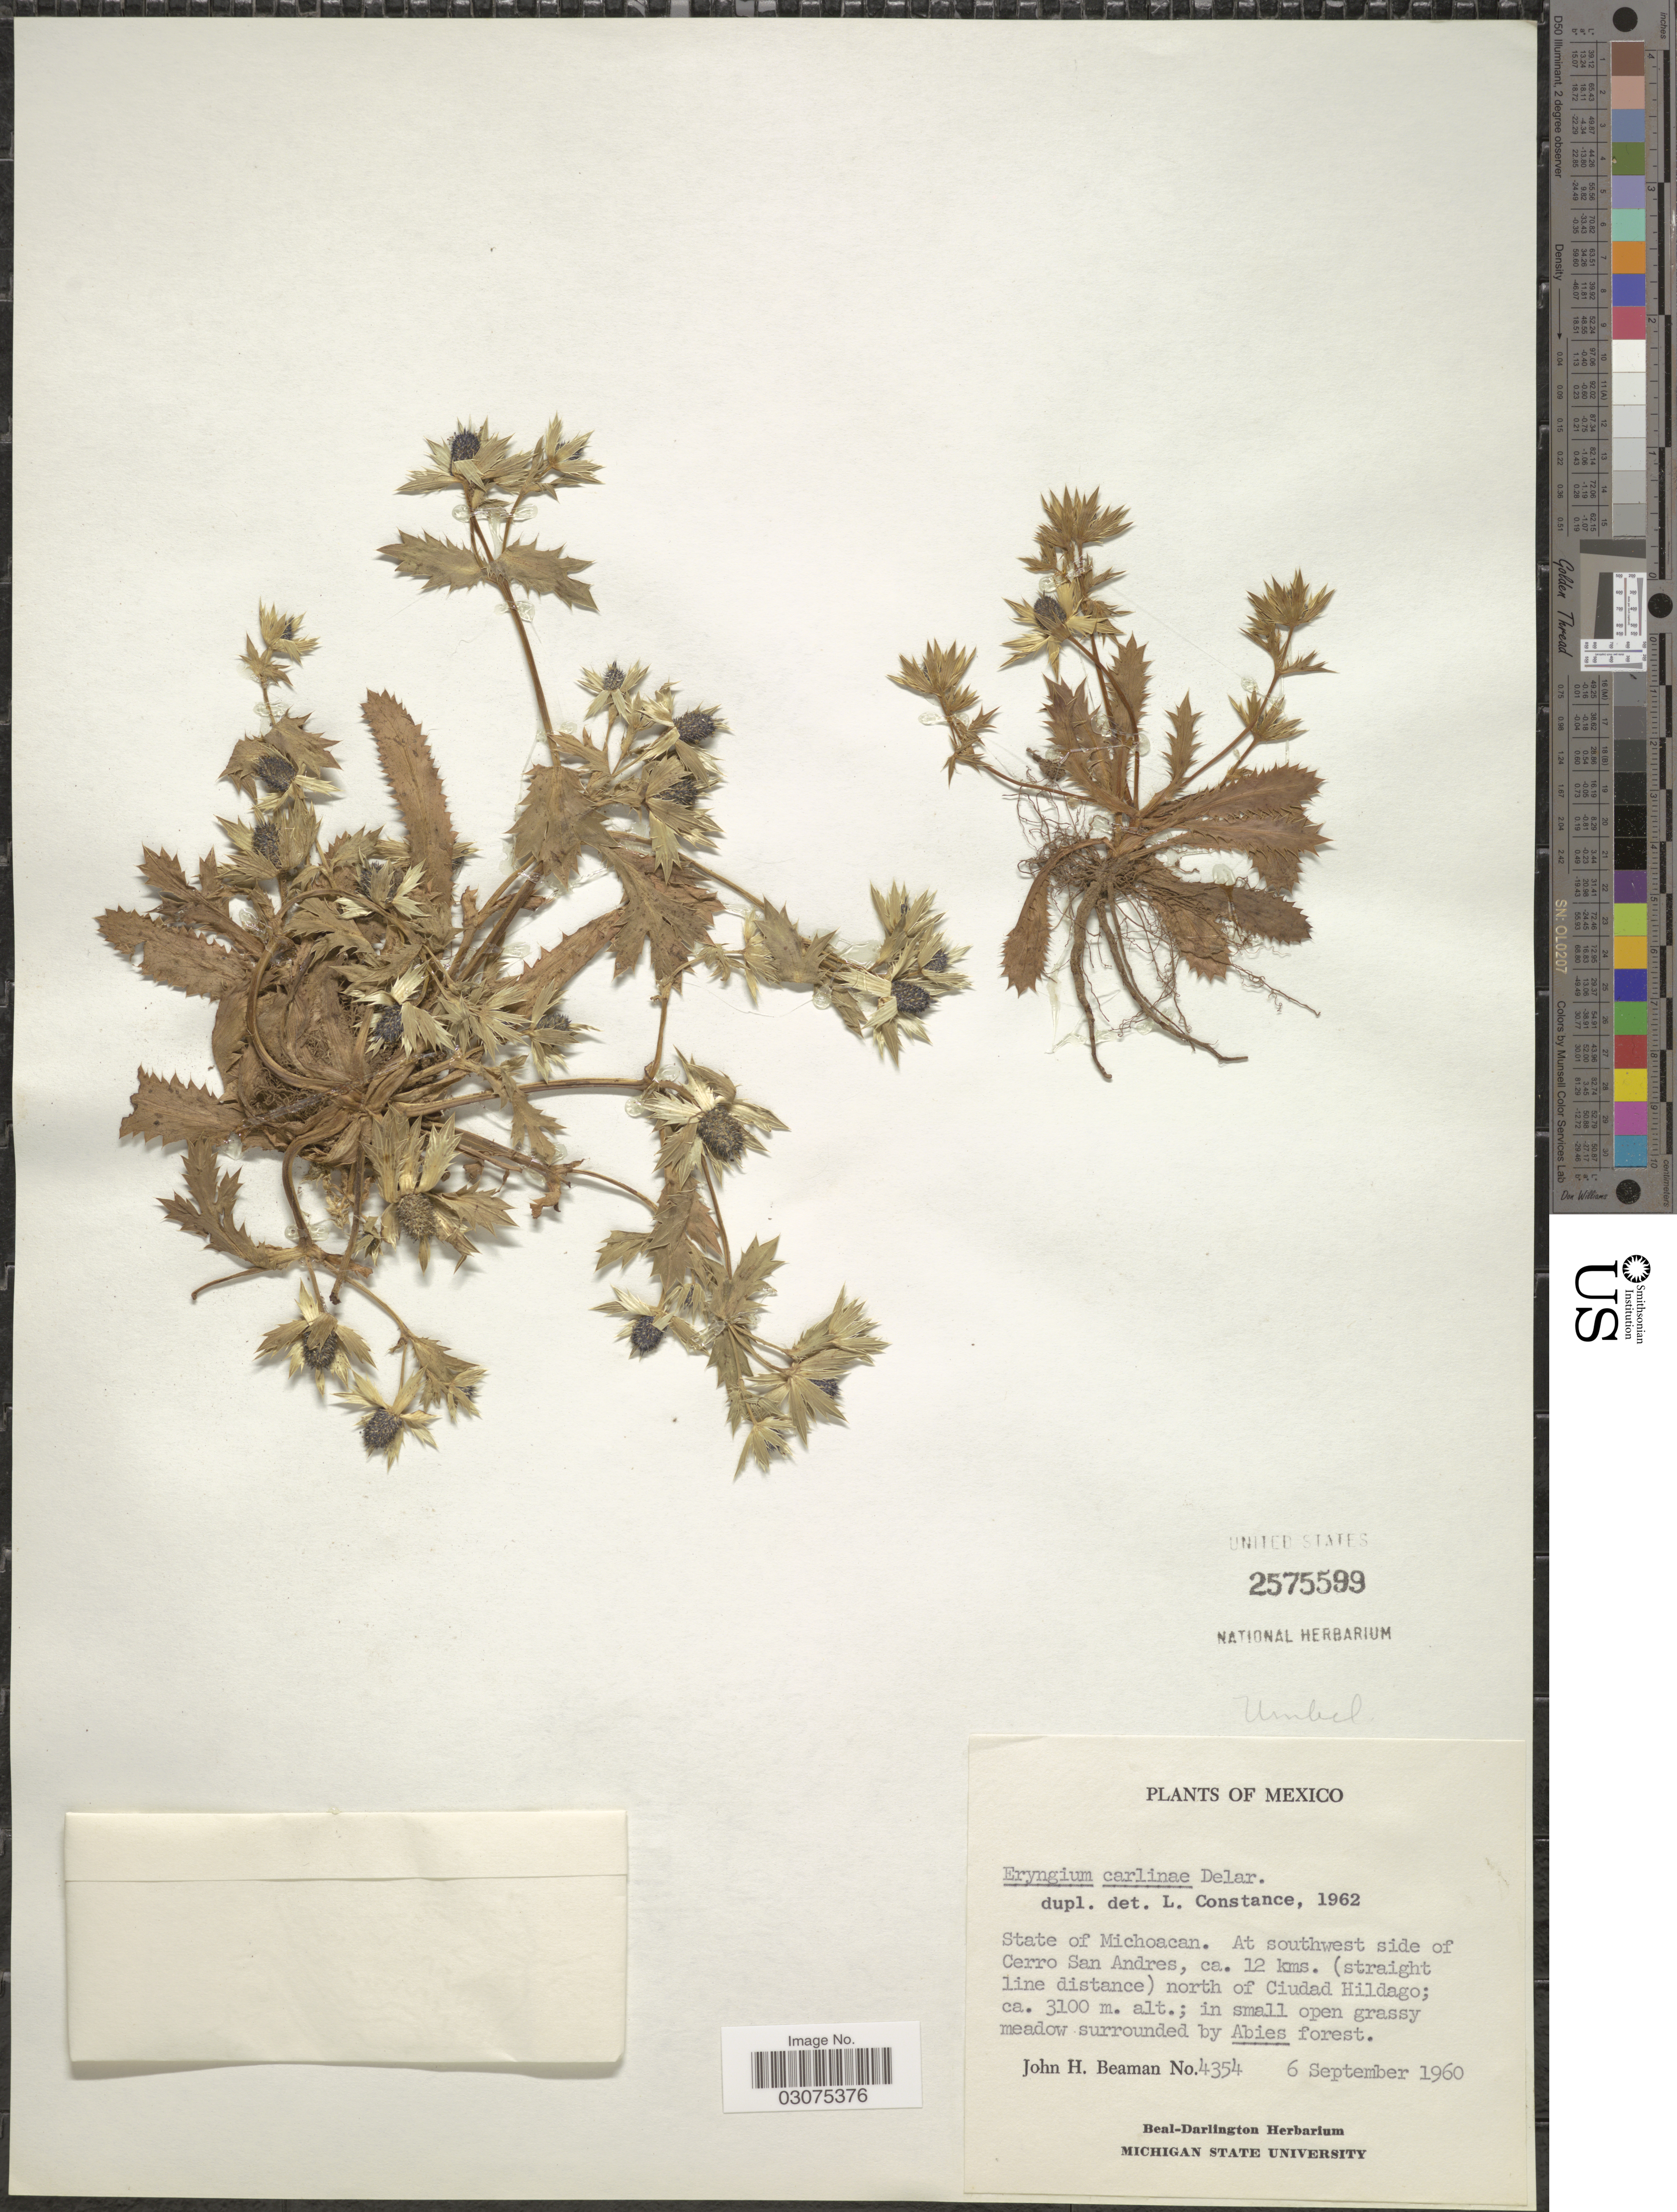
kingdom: Plantae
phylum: Tracheophyta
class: Magnoliopsida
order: Apiales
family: Apiaceae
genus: Eryngium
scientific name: Eryngium carlinae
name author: F. Delaroche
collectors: J. H. Beaman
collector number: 4354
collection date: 1960-09-06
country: Mexico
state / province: Michoacán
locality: At southwest side of Cerro San Andres, ca. 12 kms. (straight line distance) north of Ciudad Hidalgo.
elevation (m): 3100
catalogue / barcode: US 2575599